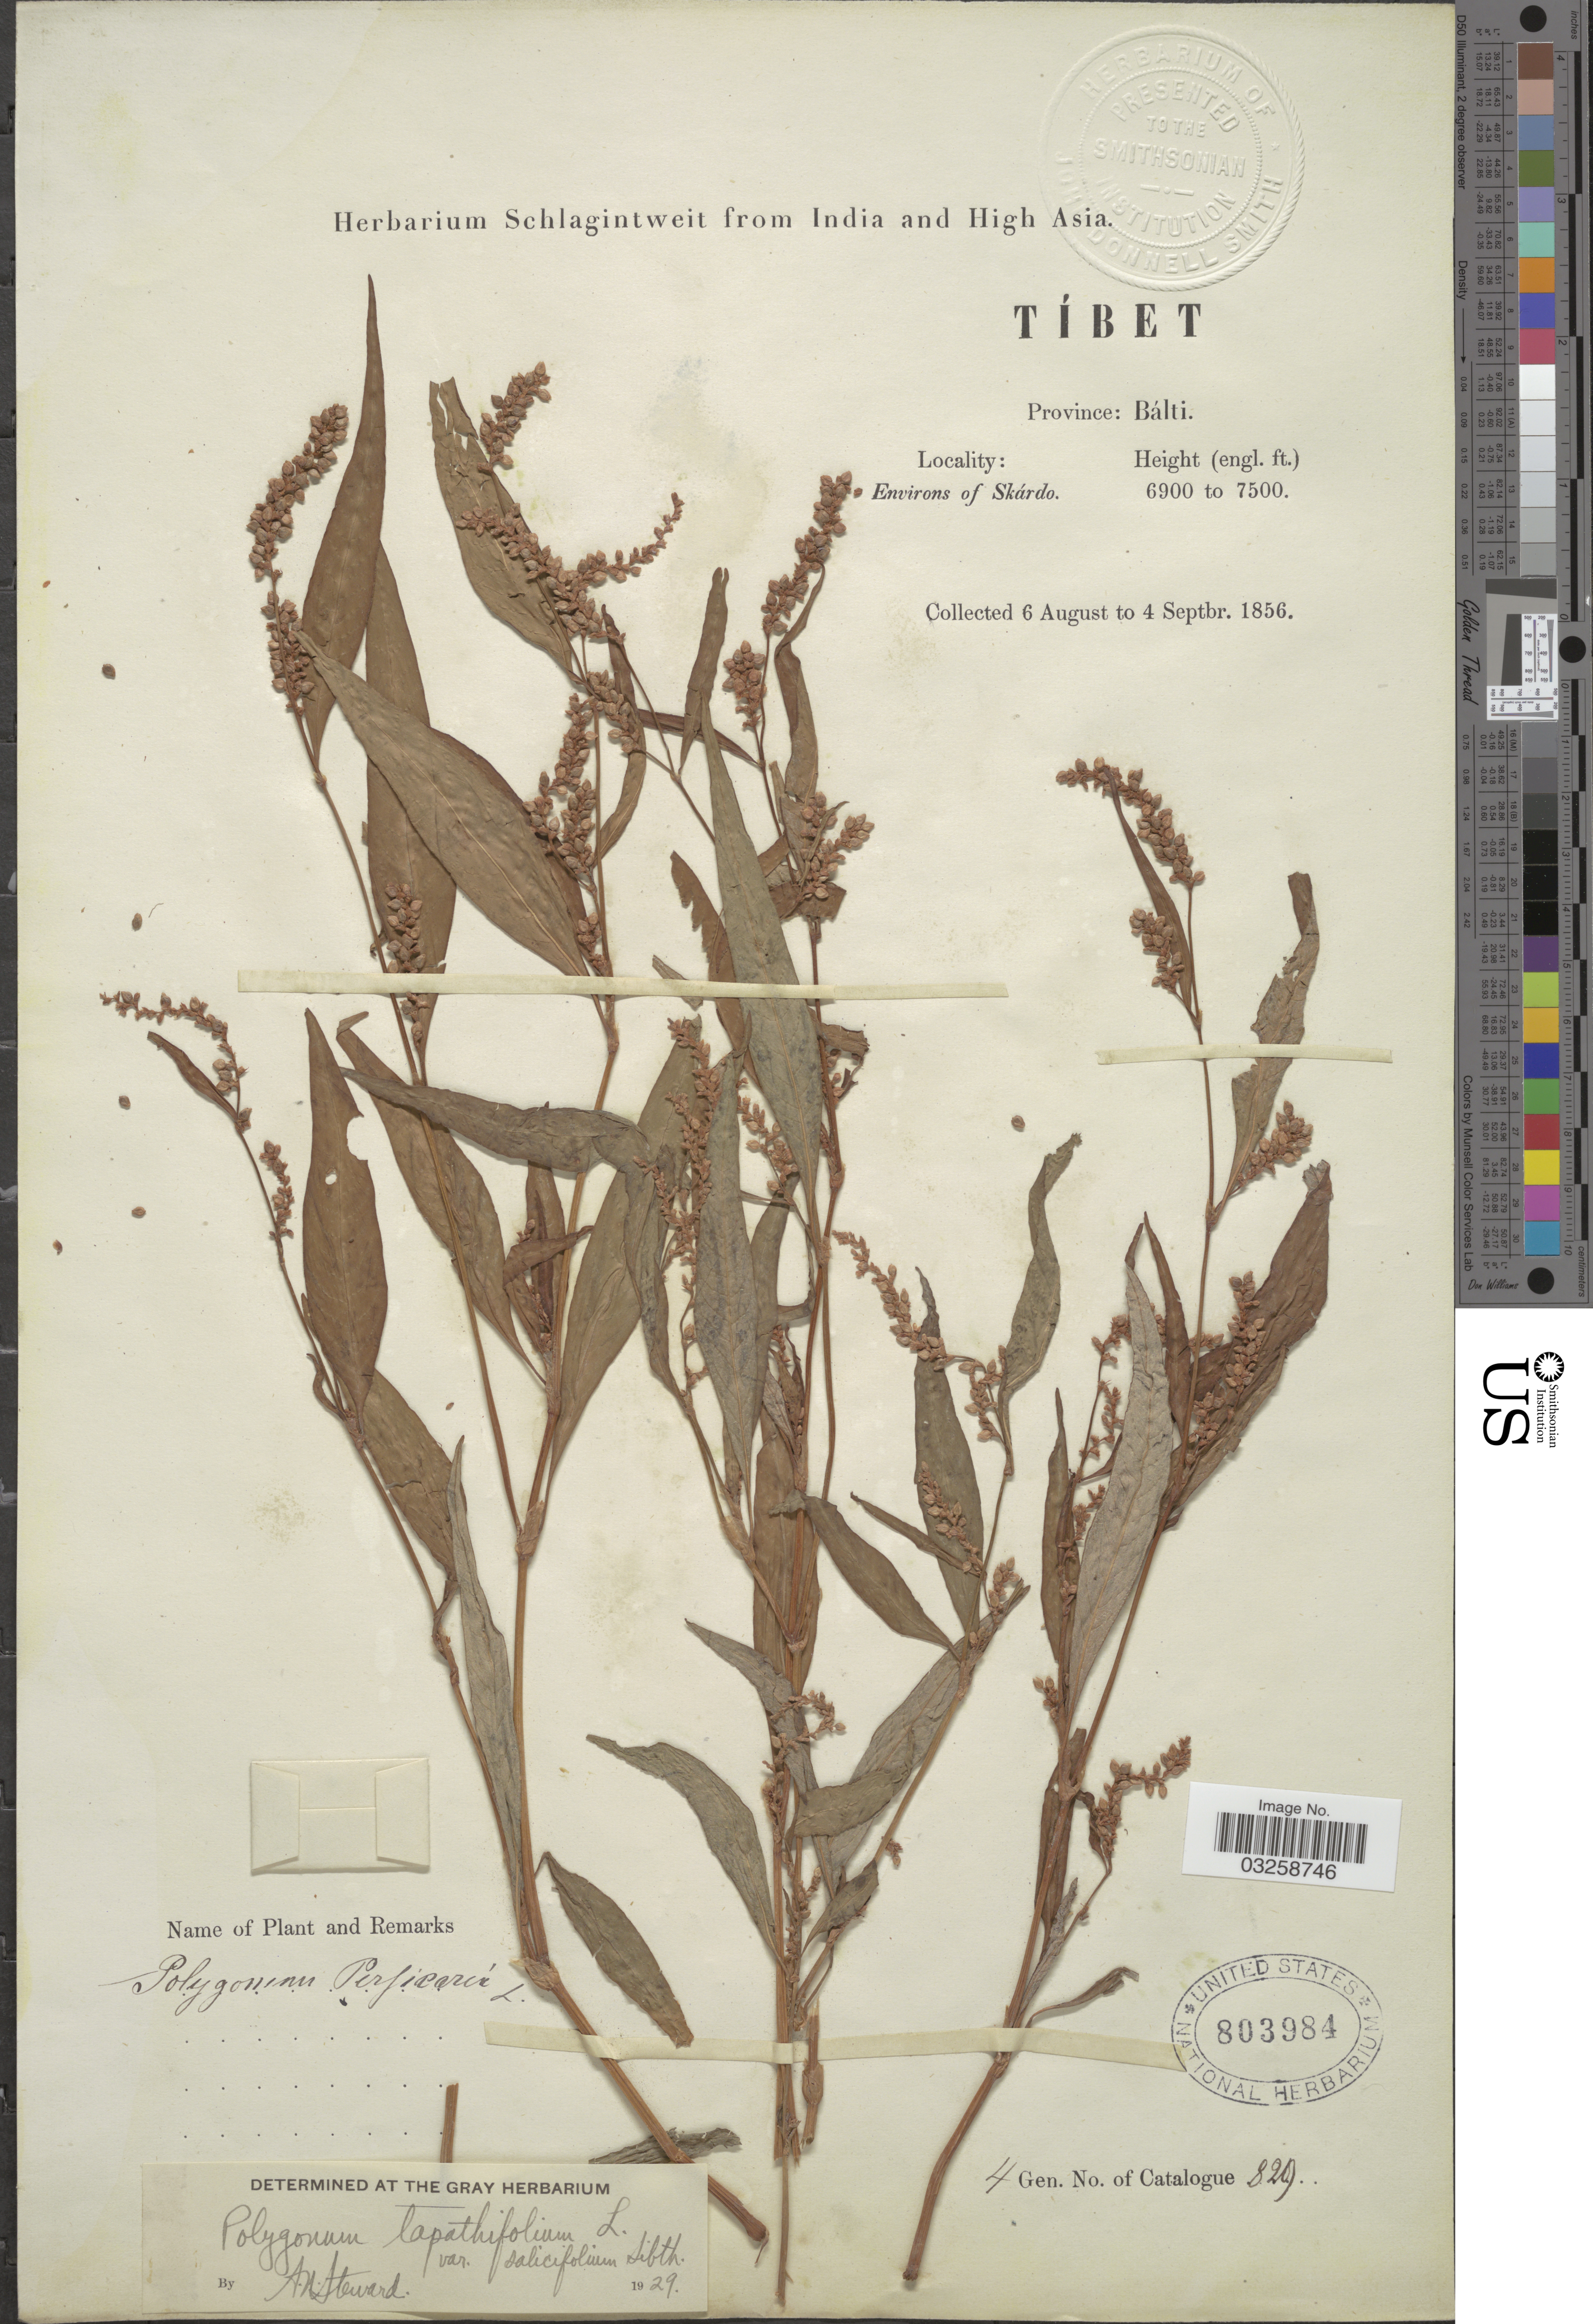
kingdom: Plantae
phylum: Tracheophyta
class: Magnoliopsida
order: Caryophyllales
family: Polygonaceae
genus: Polygonum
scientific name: Polygonum lapathifolium var. salicifolium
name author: Sibth.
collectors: ex herb. Schlagintweit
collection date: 1856-08-06/1856-09-04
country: China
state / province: Xizang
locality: Tíbet. Province: Bálti. Environs of Skárdo.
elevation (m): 2103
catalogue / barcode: US 803984